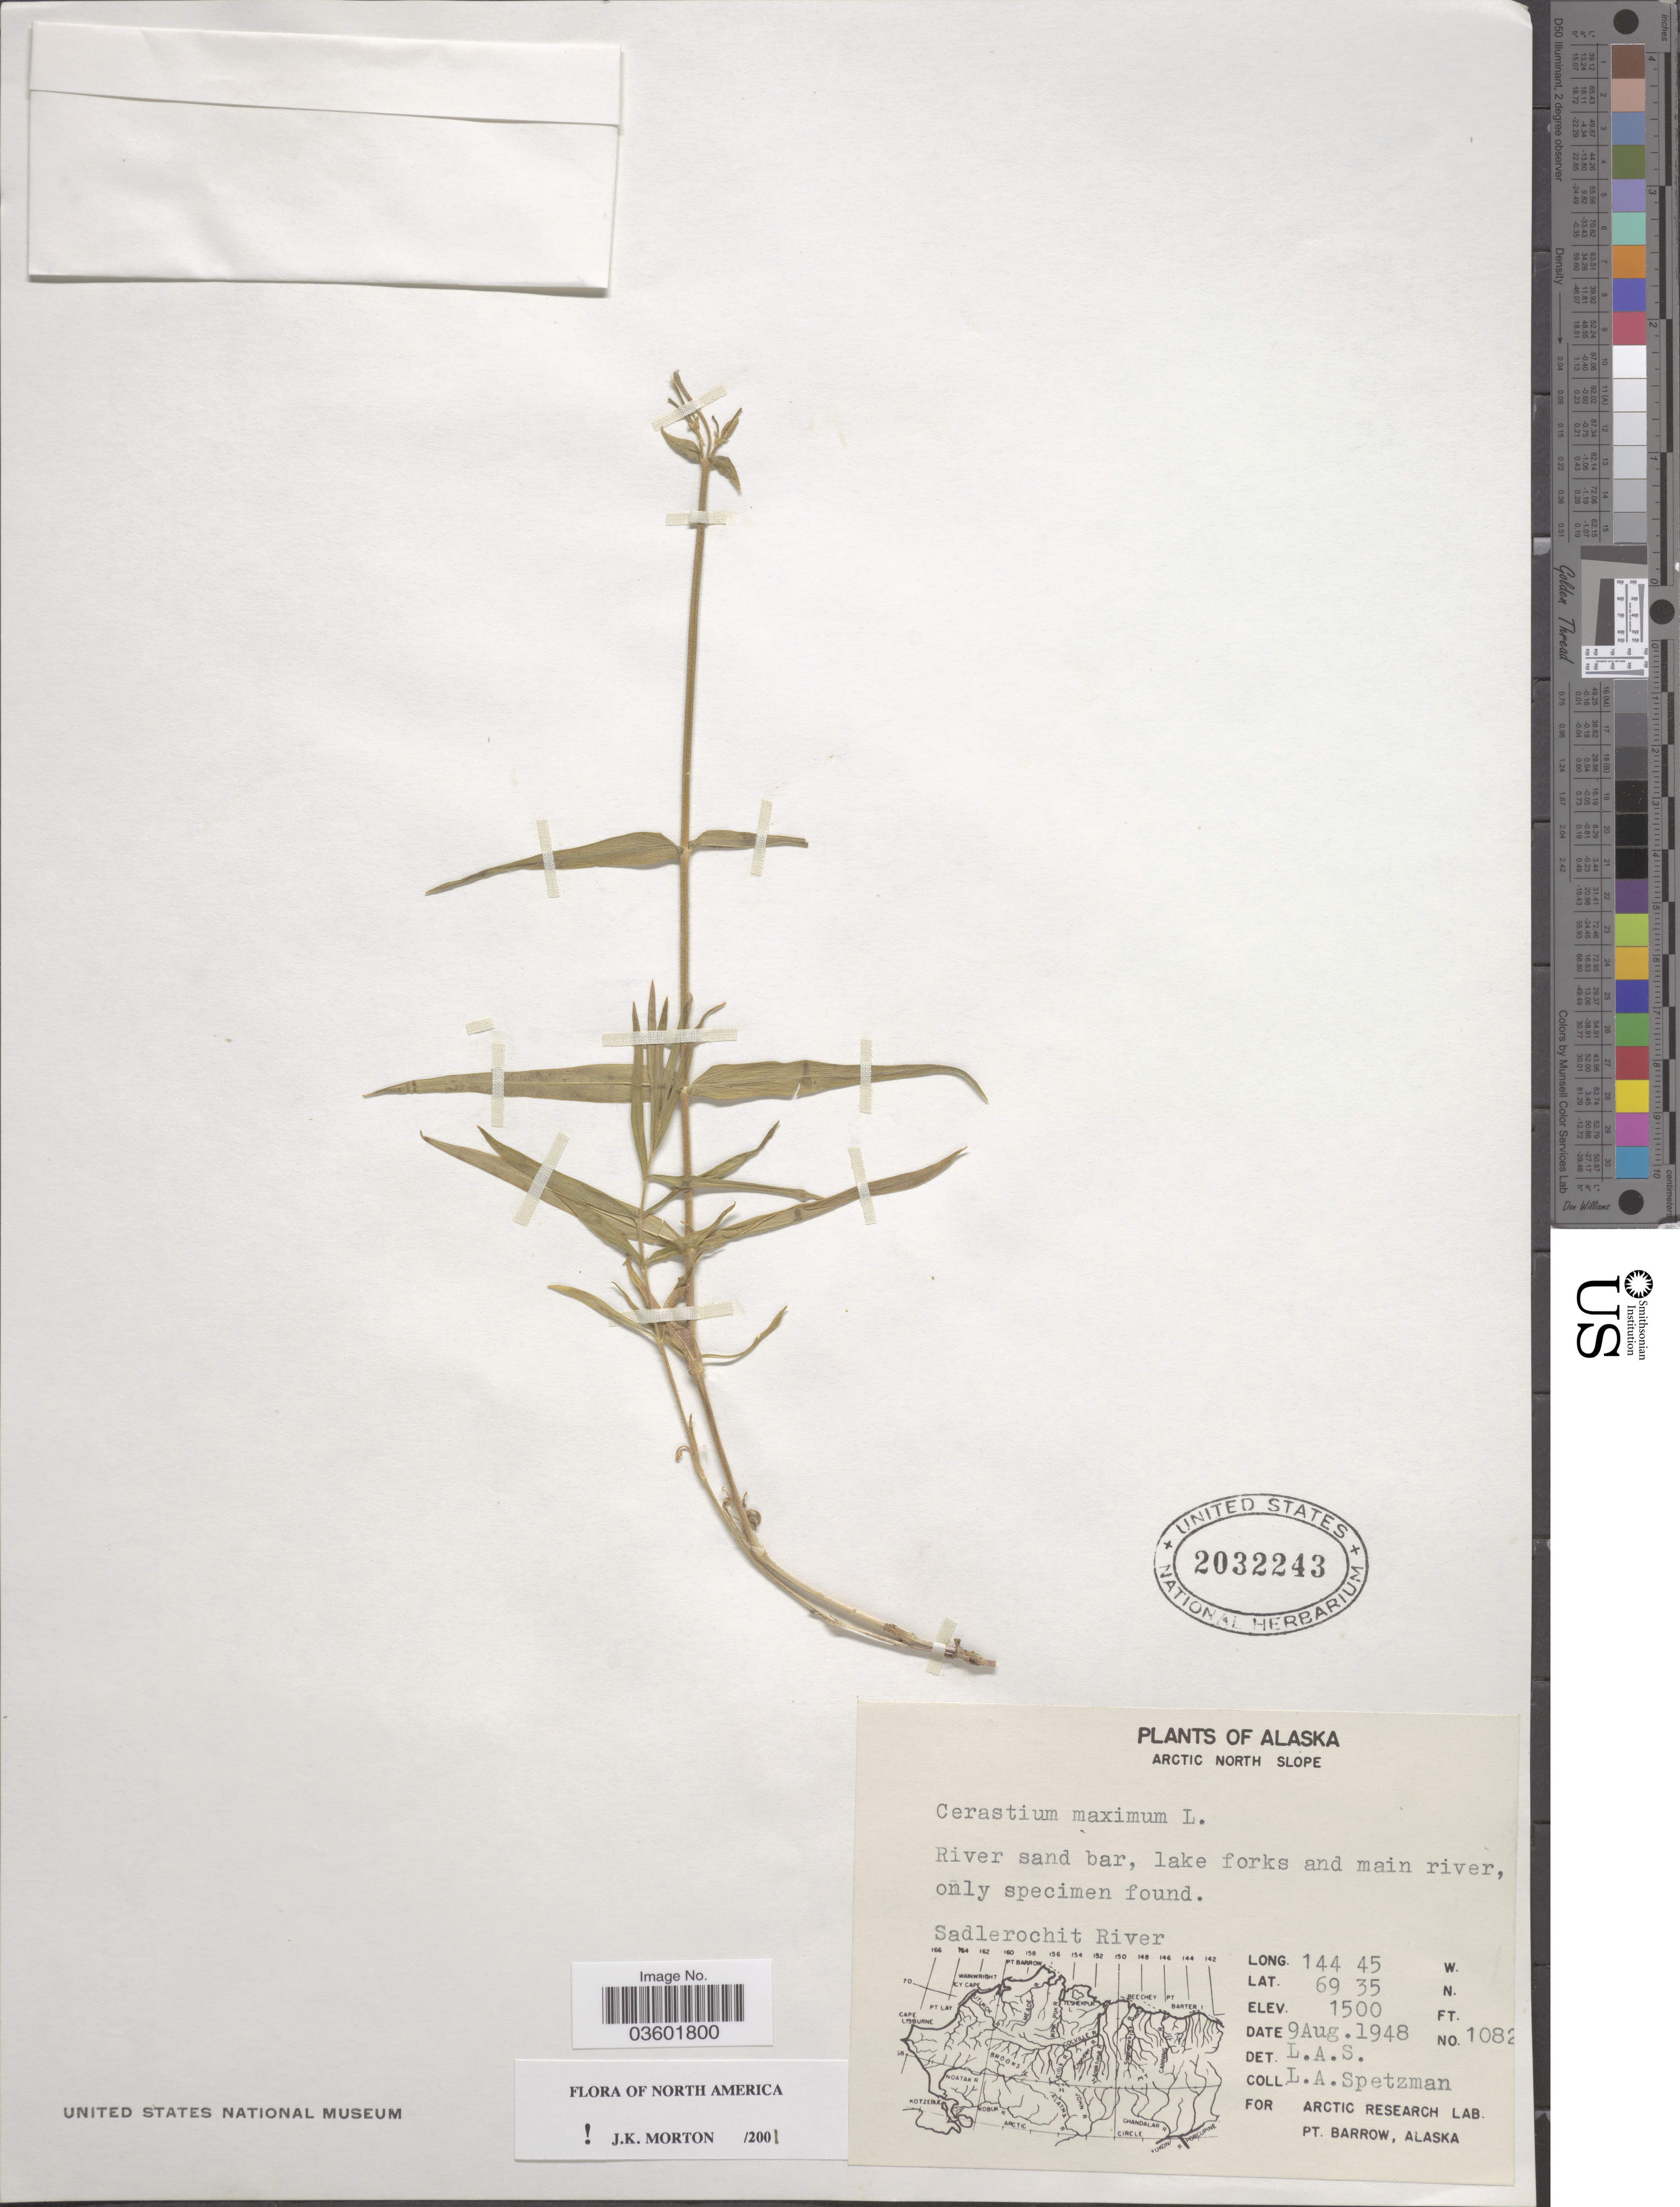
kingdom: Plantae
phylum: Tracheophyta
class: Magnoliopsida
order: Caryophyllales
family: Caryophyllaceae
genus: Cerastium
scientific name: Cerastium maximum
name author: L.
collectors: L. Spetzman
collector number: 1082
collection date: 1948-08-09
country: United States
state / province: Alaska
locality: Arctic North Slope. Sadlerochit River.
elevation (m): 457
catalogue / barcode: US 2032243